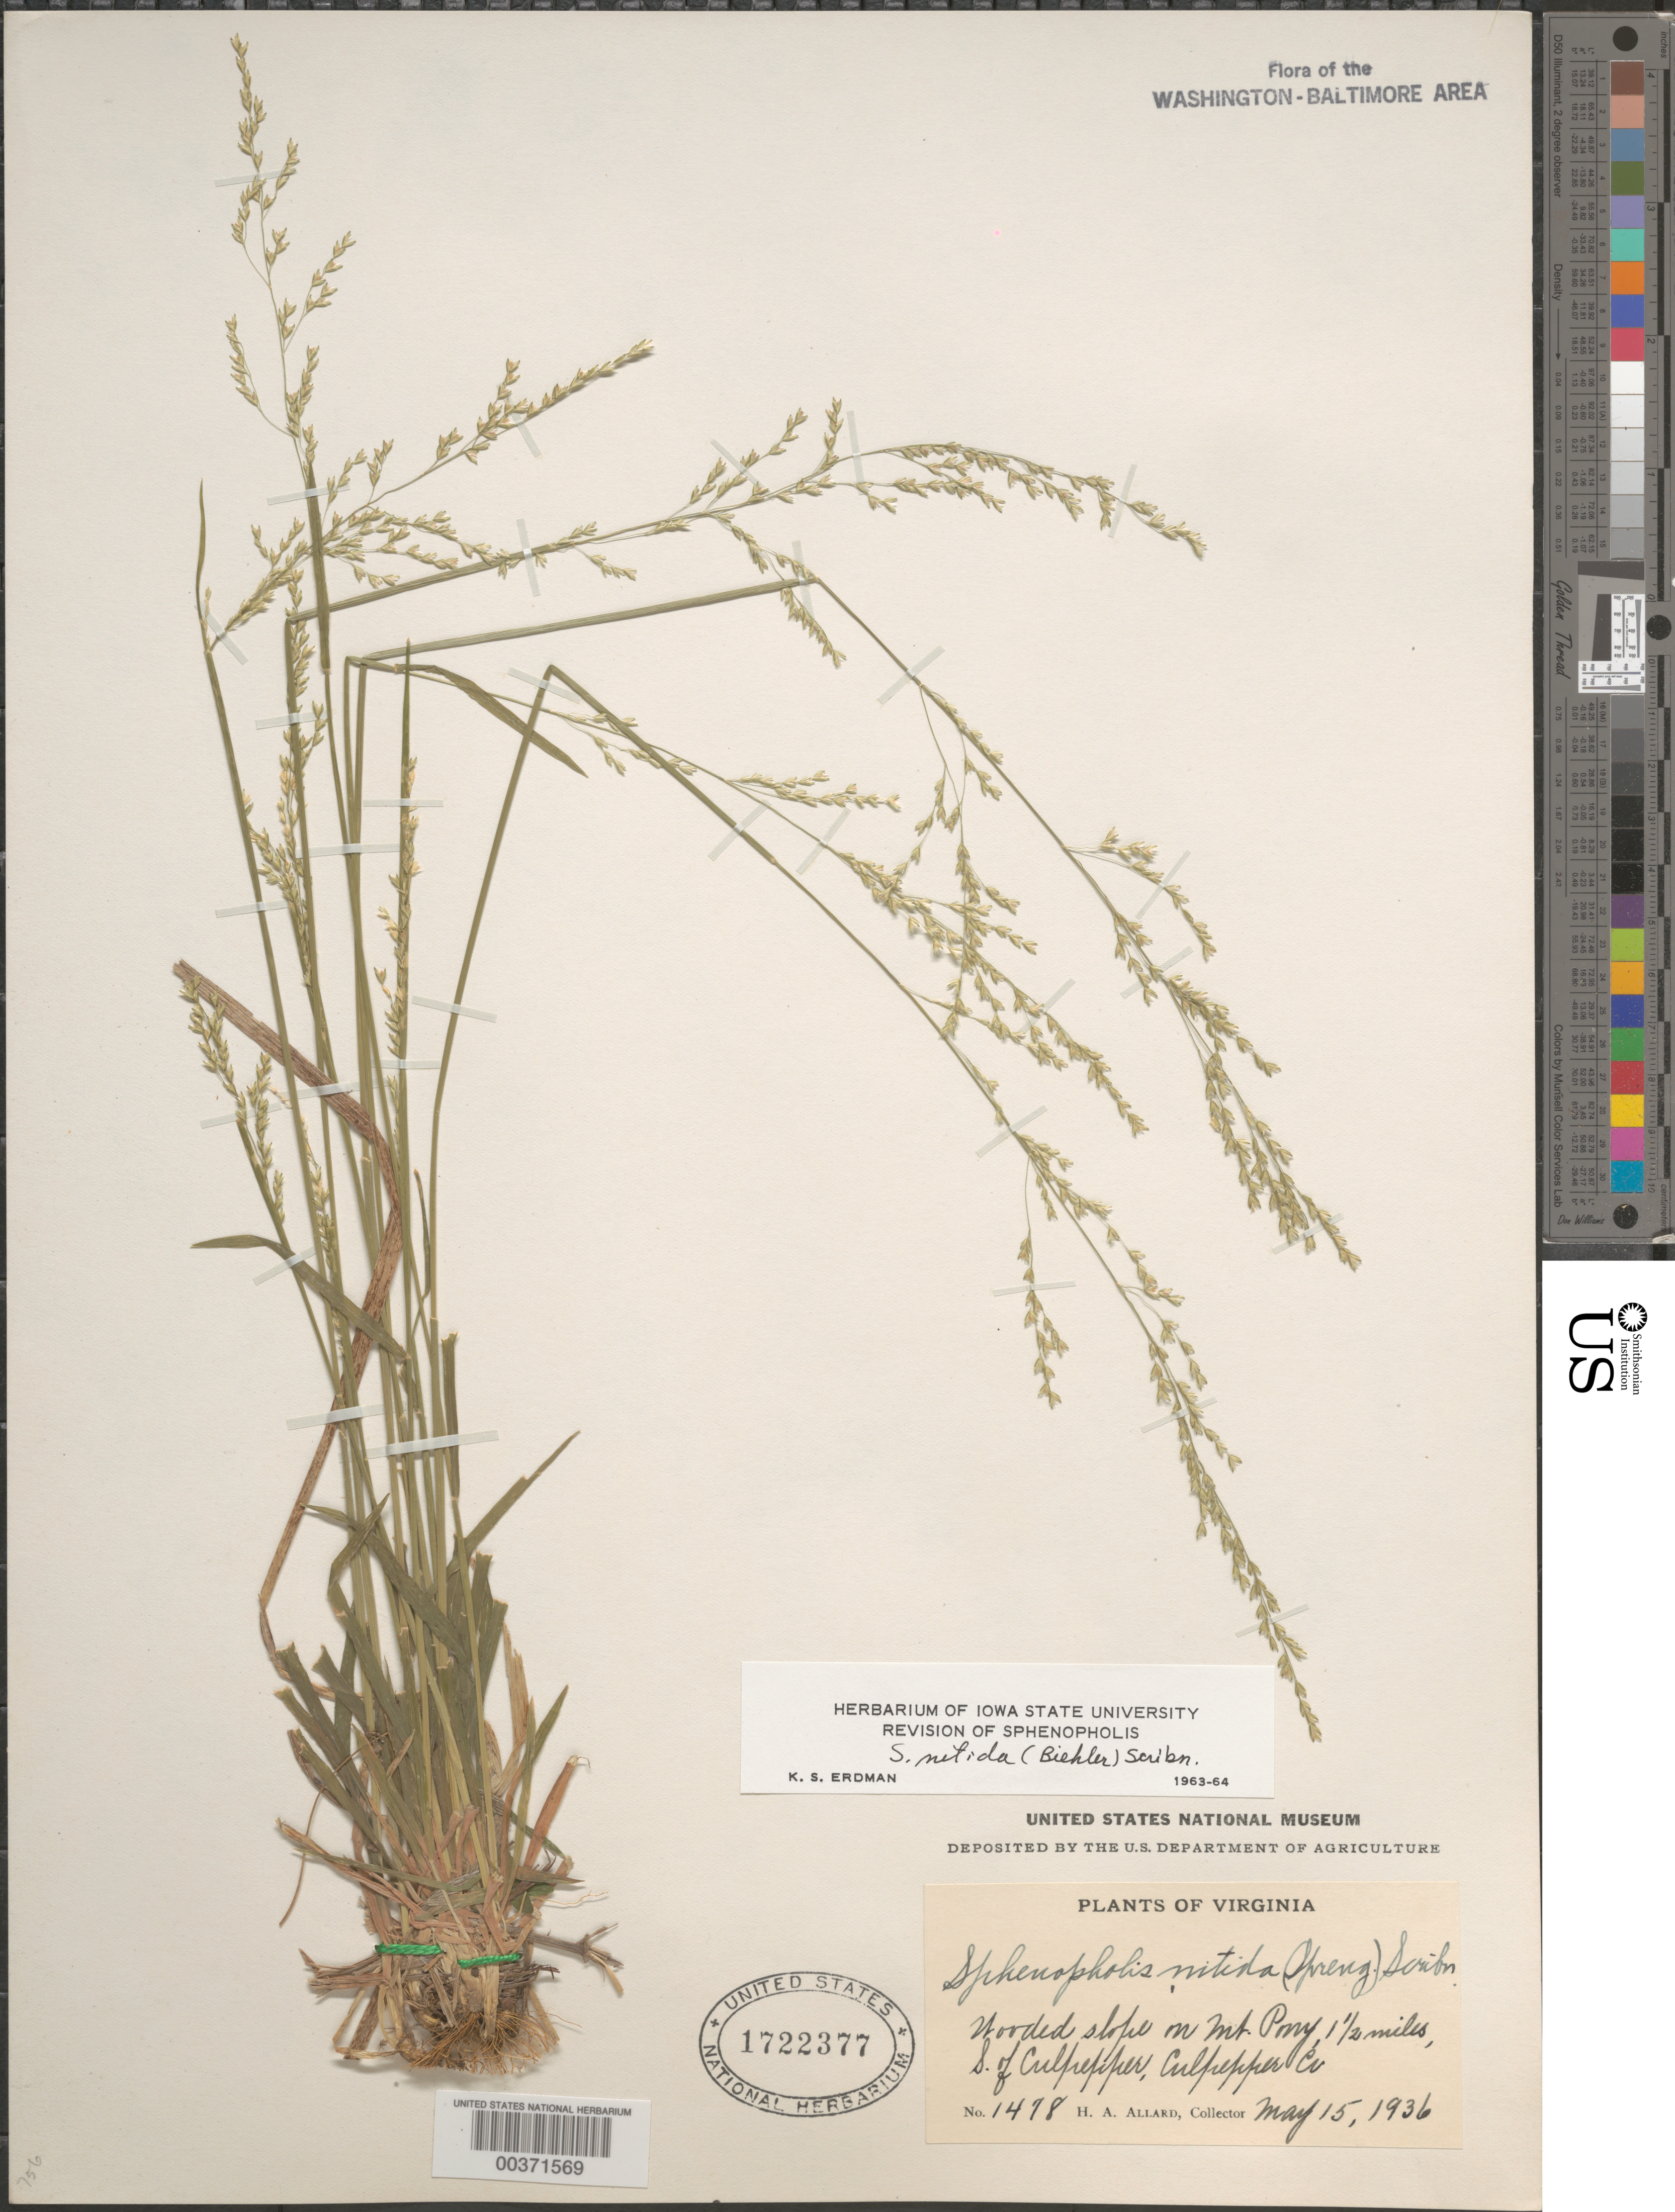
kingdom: Plantae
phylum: Tracheophyta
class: Liliopsida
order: Poales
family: Poaceae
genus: Sphenopholis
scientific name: Sphenopholis nitida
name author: (Biehler) Scribn.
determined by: Erdman, K. S.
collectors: H. A. Allard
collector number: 1478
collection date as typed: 19 May 1935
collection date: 1935-05-19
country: United States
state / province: Virginia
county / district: Fauquier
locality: Western slope of Bull Run Mountain, N of Hopewell Gap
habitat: Moist woods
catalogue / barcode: US 1722377